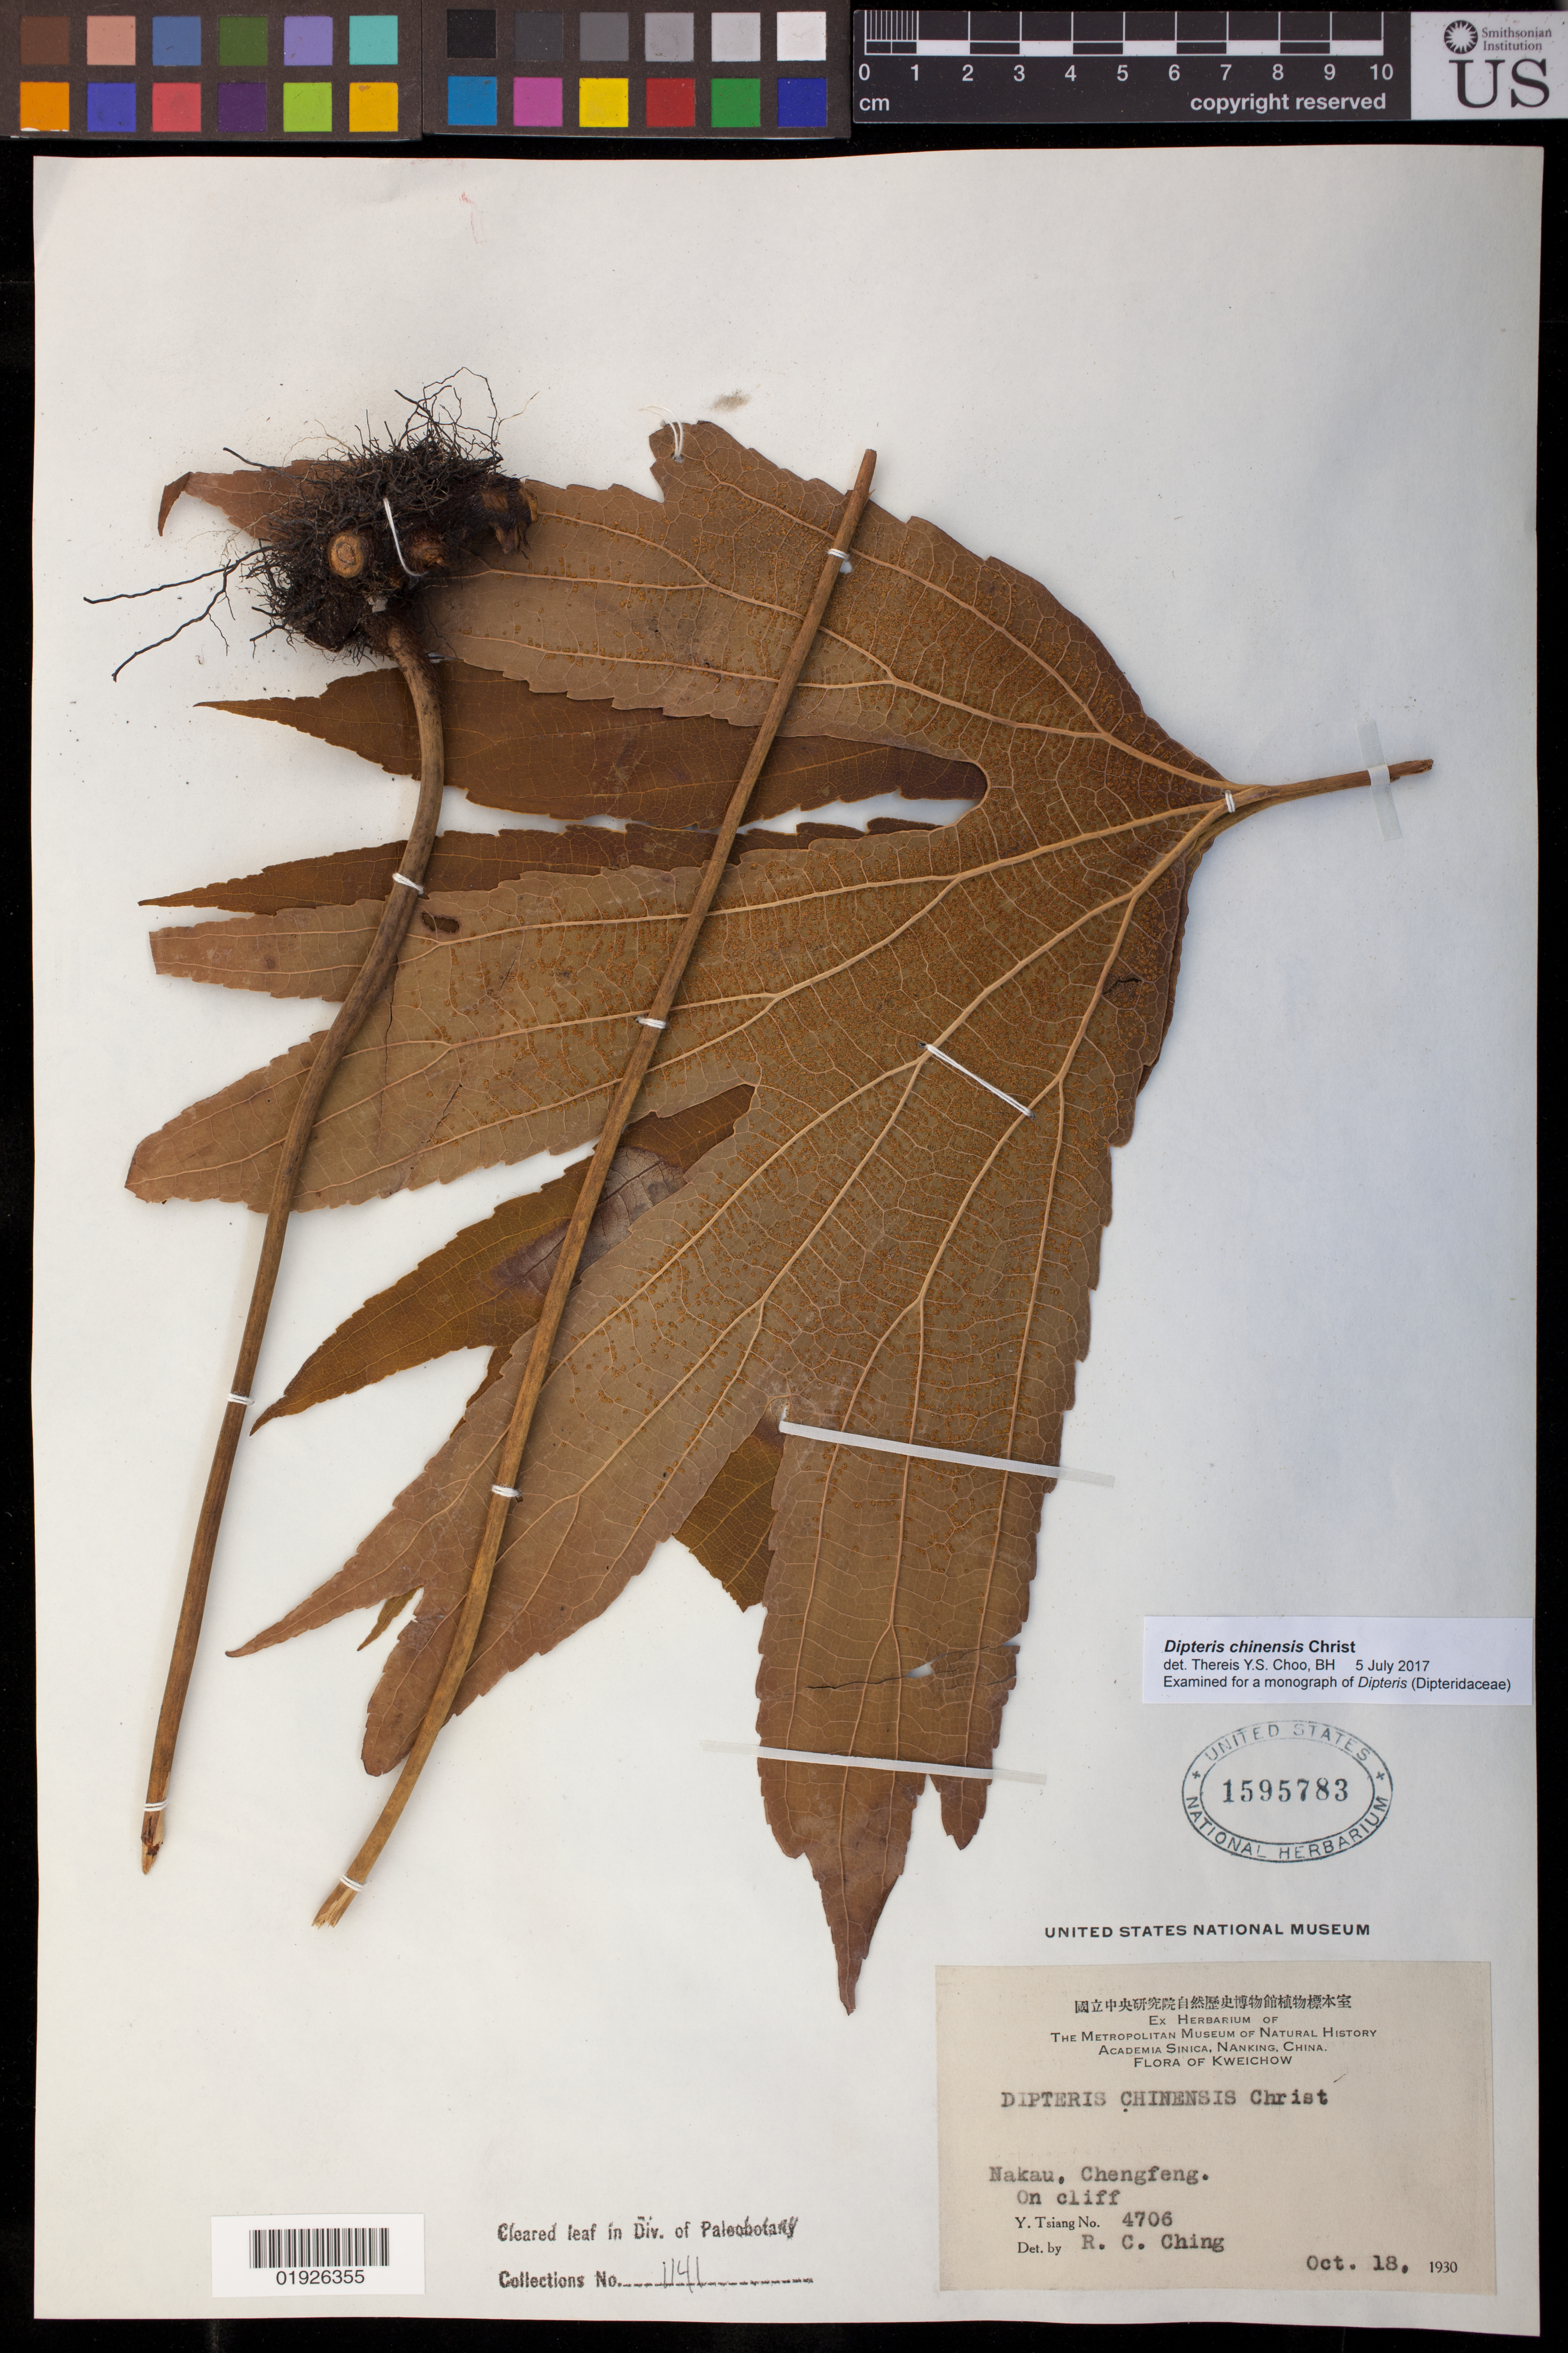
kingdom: Plantae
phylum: Tracheophyta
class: Polypodiopsida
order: Gleicheniales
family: Dipteridaceae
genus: Dipteris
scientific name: Dipteris chinensis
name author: Christ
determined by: Choo, Thereis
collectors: Y. Tsiang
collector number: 4706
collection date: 1930-10-18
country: China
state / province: Guizhou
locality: Kweichow. Nakau, Chengfeng. On cliff.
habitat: On cliff.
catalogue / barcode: US 1595783